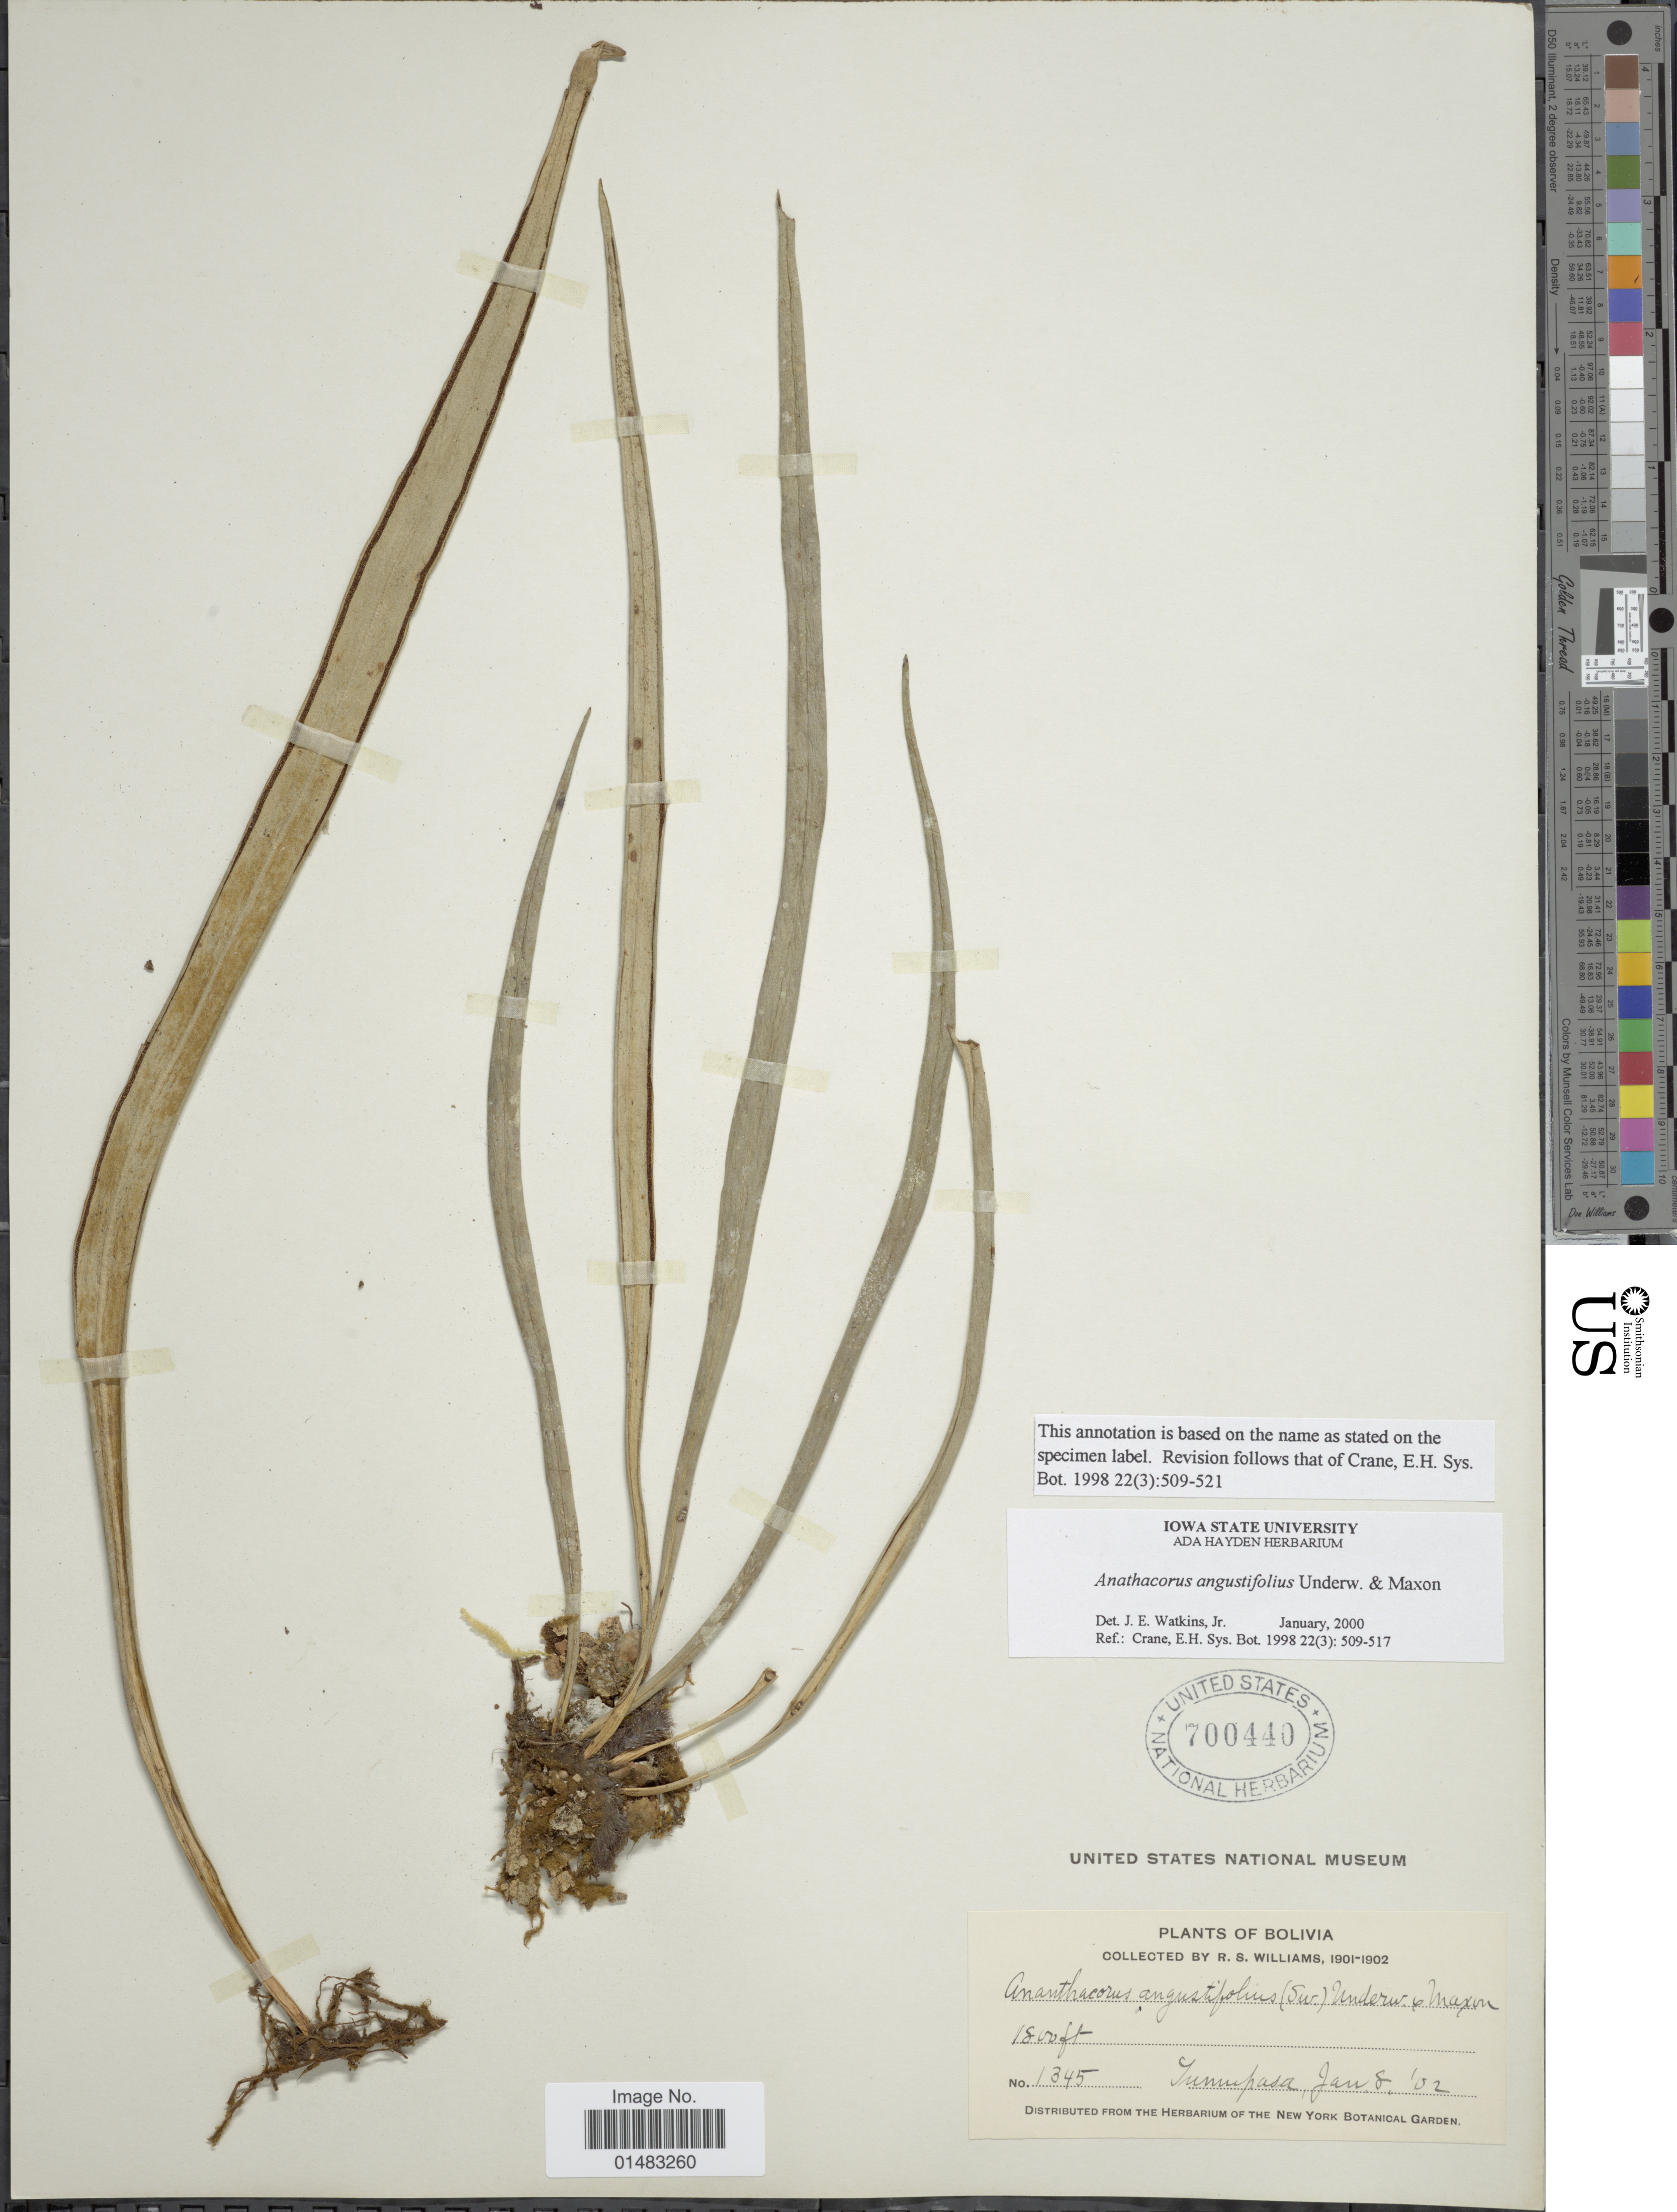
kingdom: Plantae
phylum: Tracheophyta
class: Polypodiopsida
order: Polypodiales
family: Pteridaceae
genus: Ananthacorus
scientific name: Ananthacorus angustifolius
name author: (Sw.) Underw. & Maxon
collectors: R. S. Williams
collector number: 1345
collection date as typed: Jan 8, '02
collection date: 1902-01-08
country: Bolivia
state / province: La Paz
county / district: Iturralde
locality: Tumupasa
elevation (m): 549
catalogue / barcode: US 700440